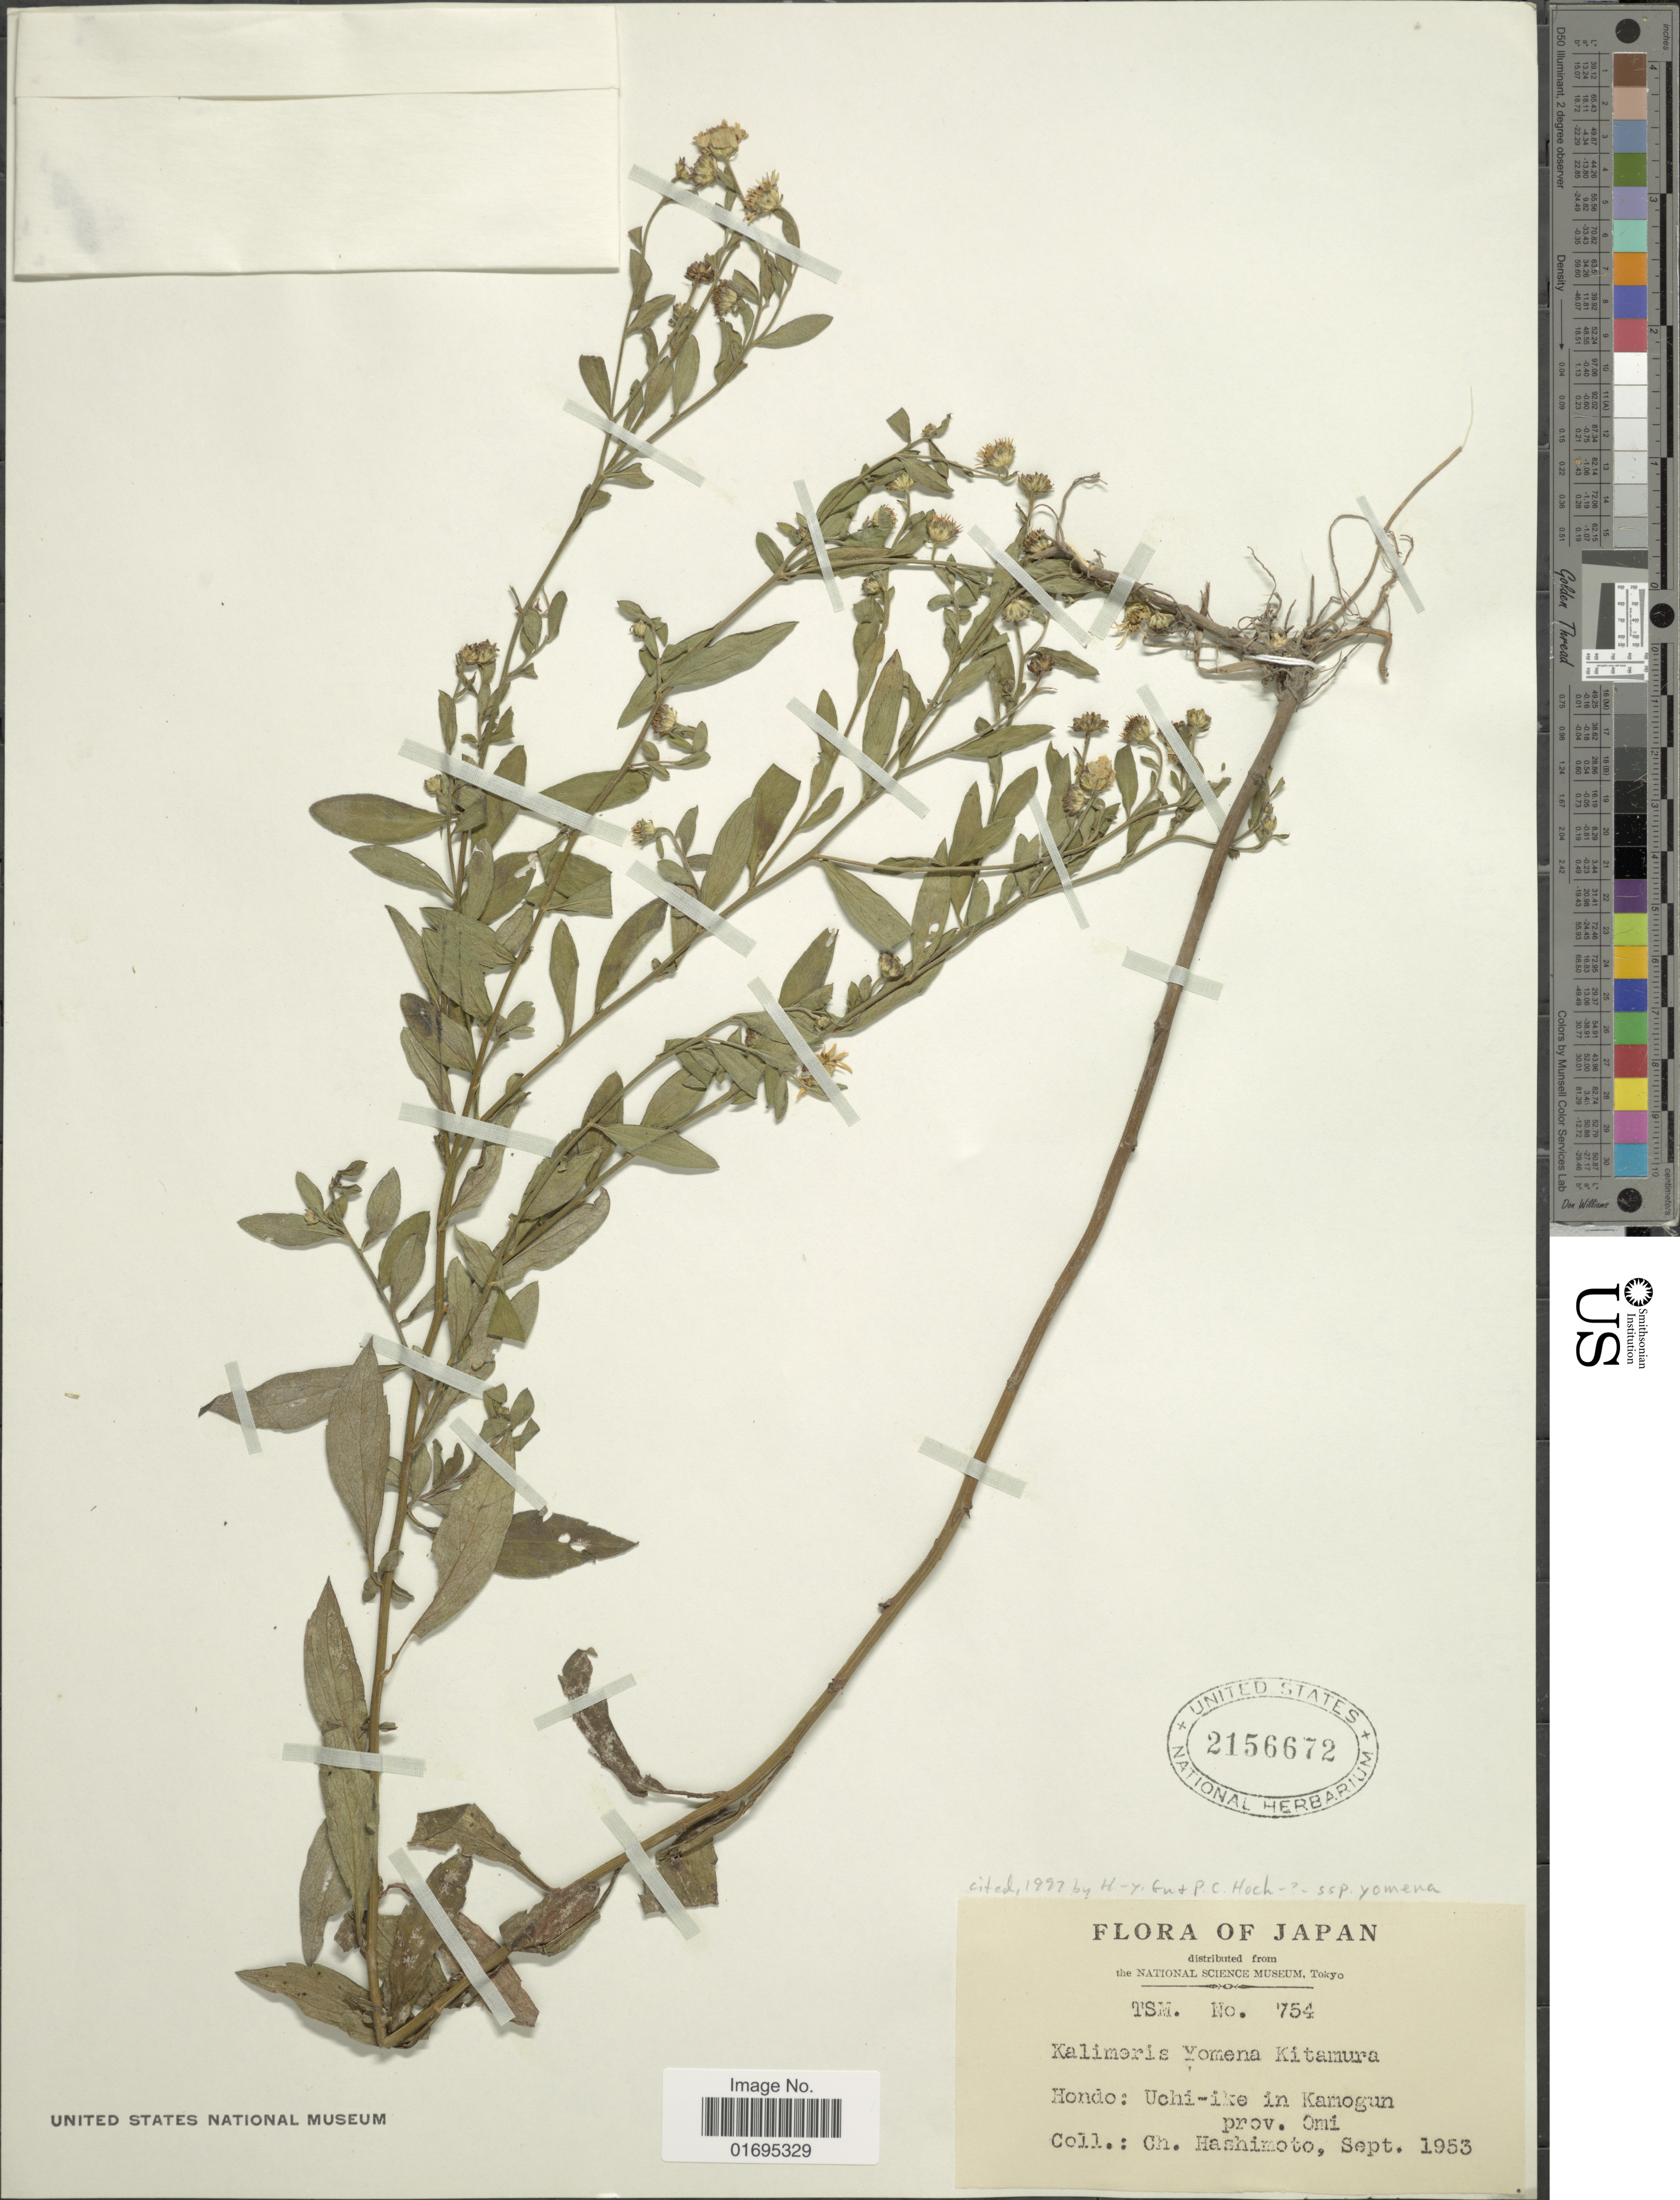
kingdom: Plantae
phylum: Tracheophyta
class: Magnoliopsida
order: Asterales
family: Asteraceae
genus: Kalimeris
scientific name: Kalimeris yomena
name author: (Kitam.) Kitam.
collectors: C. Hashimoto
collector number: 754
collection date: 1953-09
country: Japan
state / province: Siga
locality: Hondu: Uchi-ike in Kamogun, prov. Omi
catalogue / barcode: US 2156672